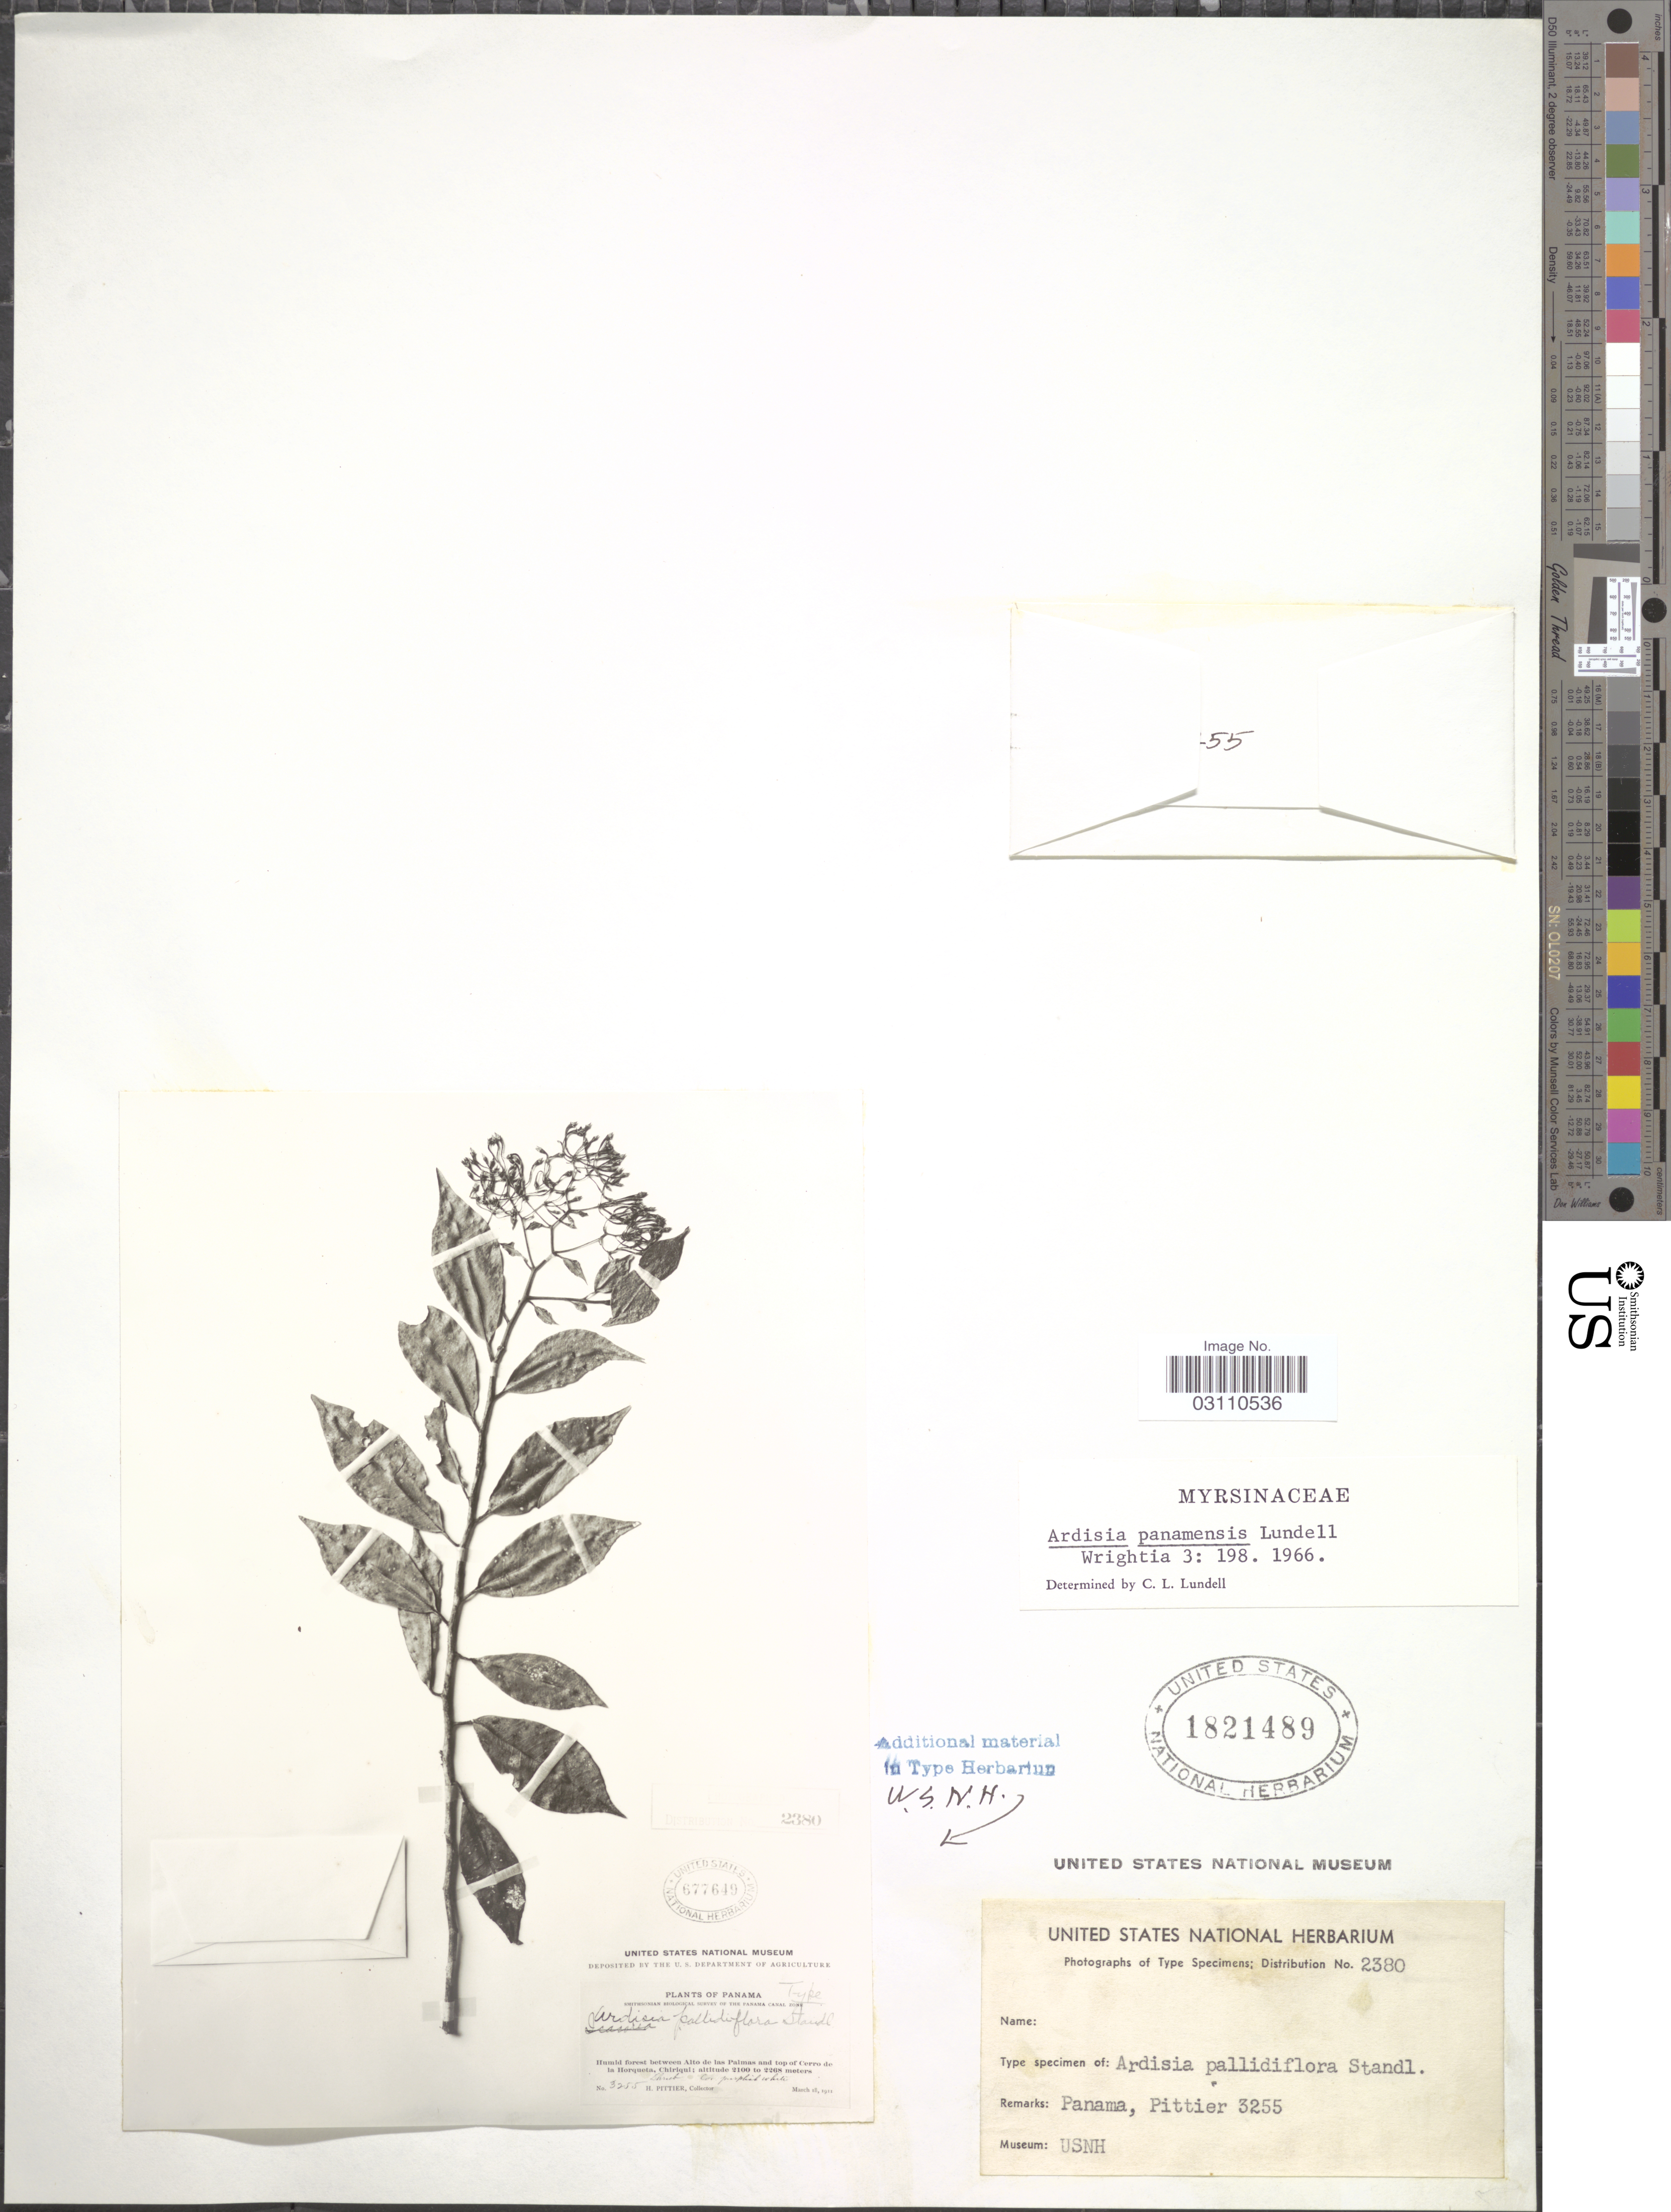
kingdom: Plantae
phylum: Tracheophyta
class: Magnoliopsida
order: Ericales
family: Primulaceae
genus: Ardisia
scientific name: Ardisia panamensis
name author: Lundell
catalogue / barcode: US 1821489-2